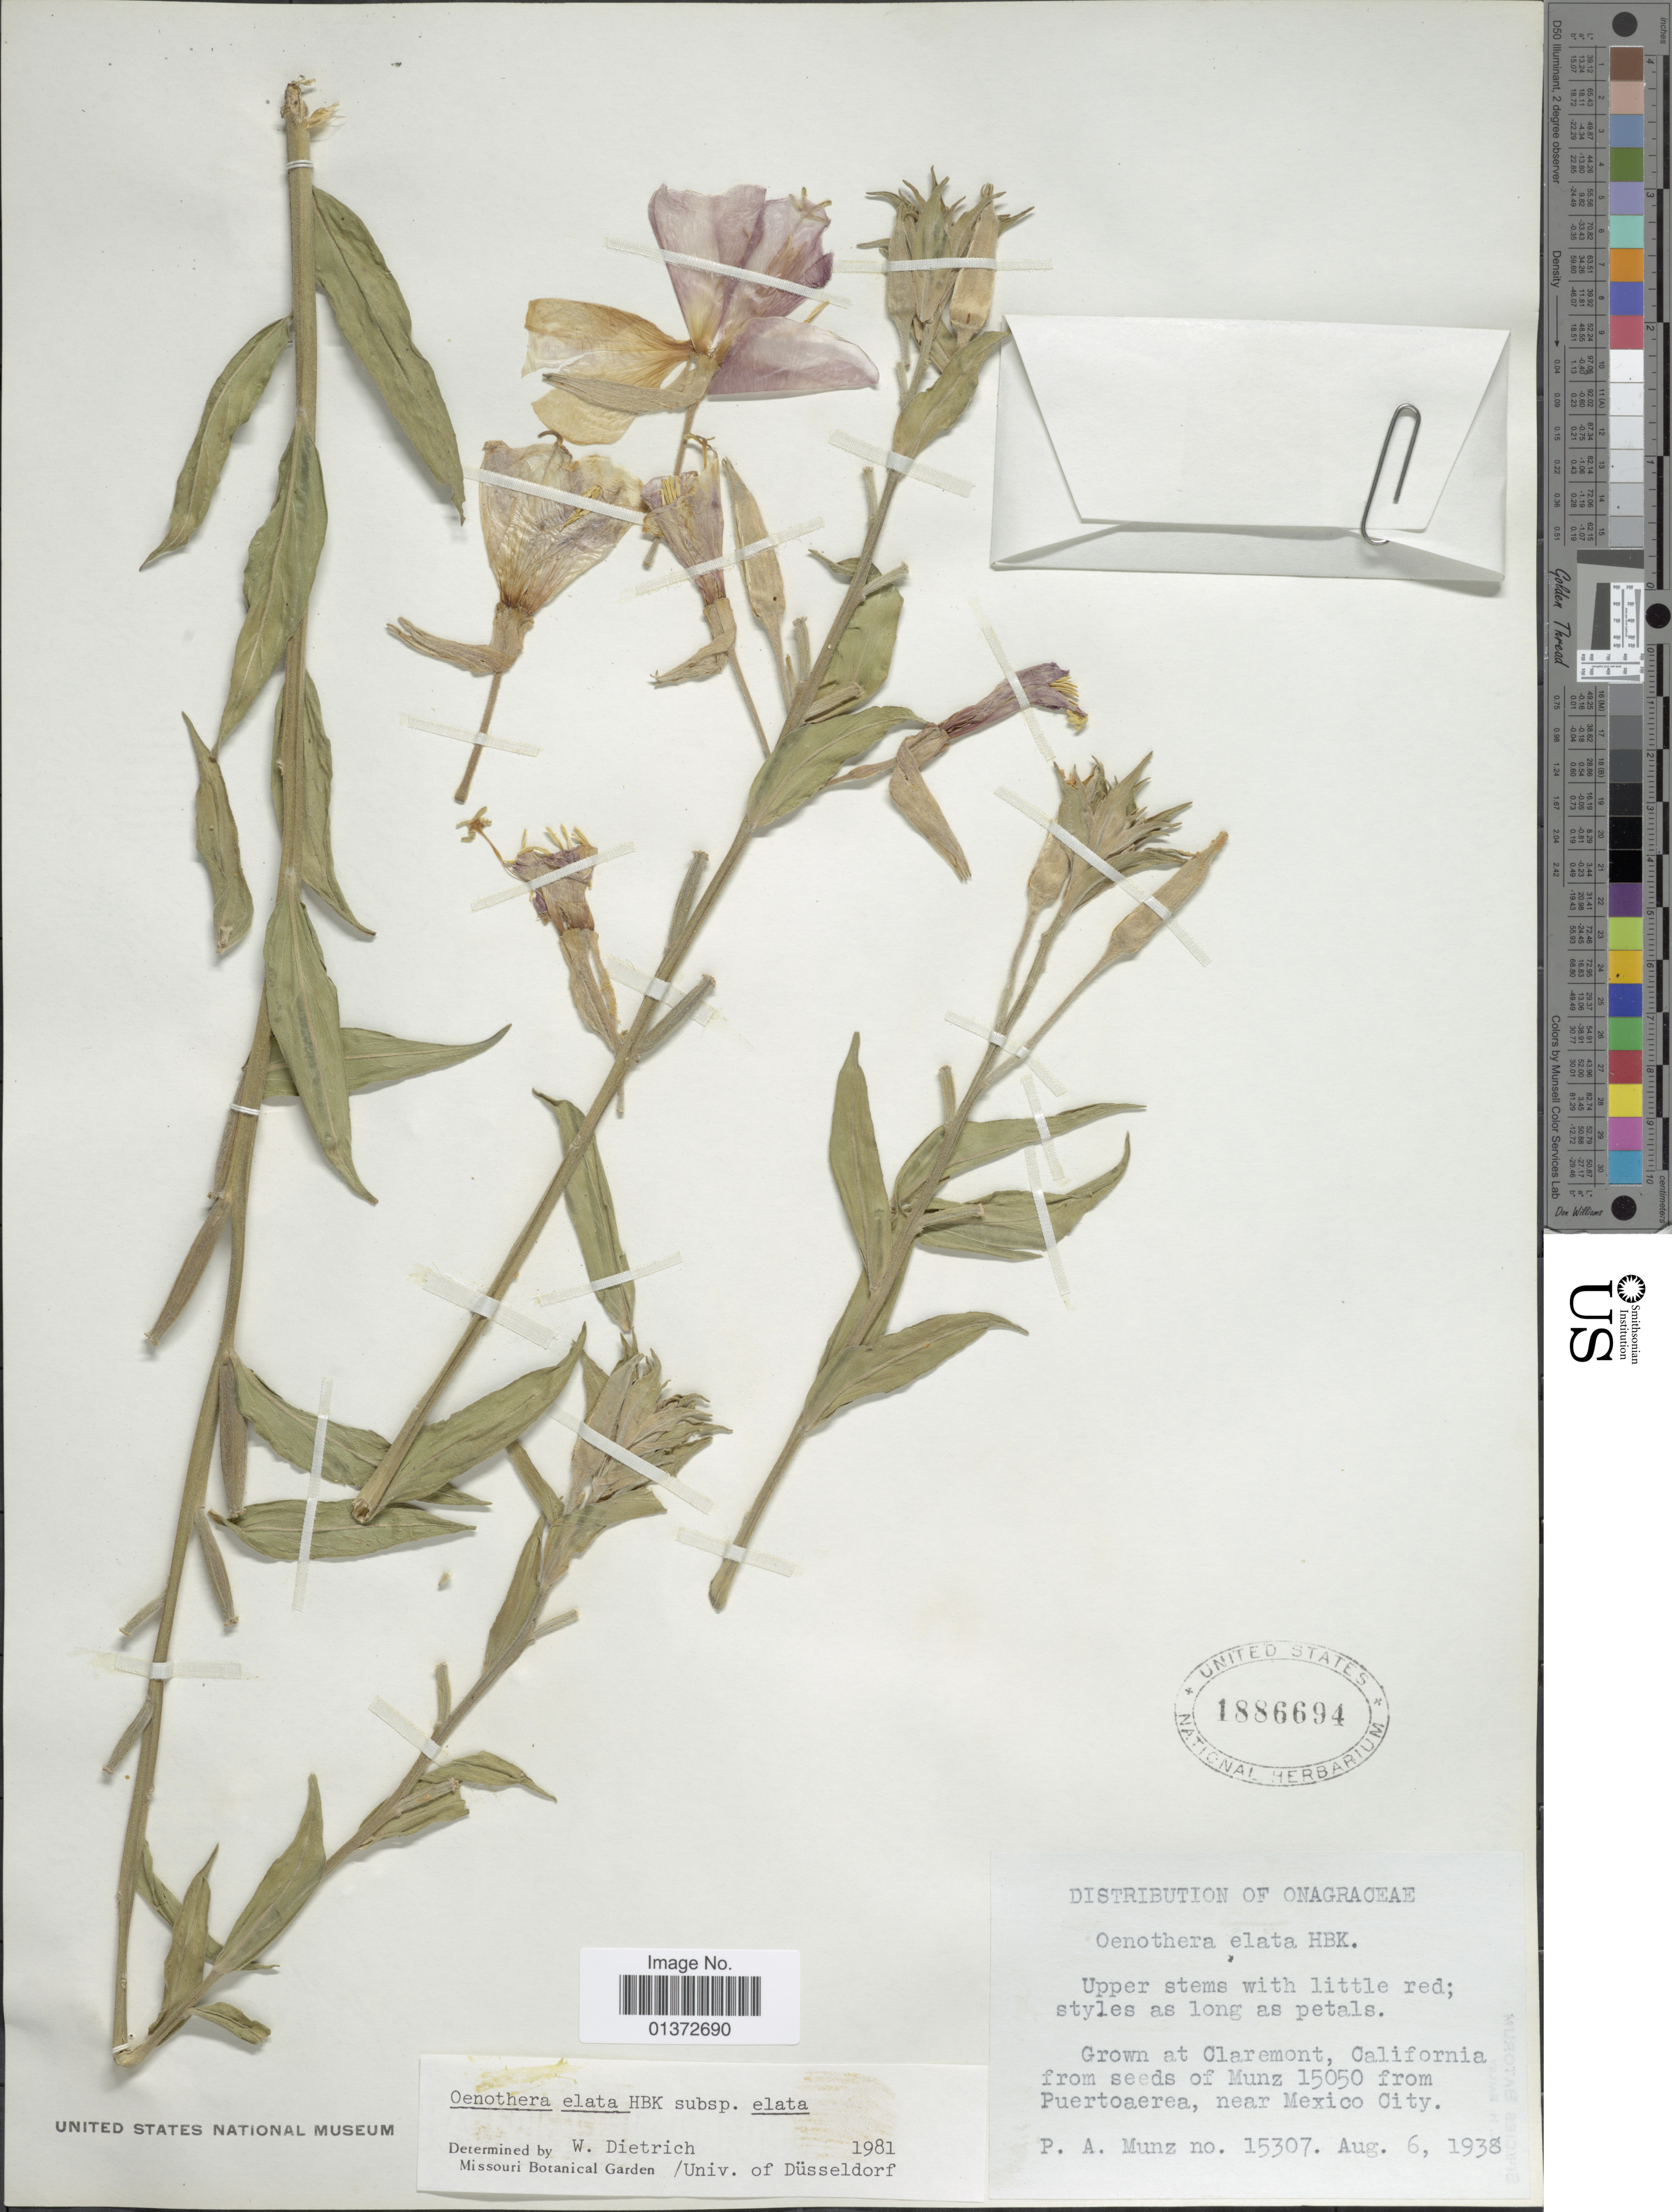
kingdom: Plantae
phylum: Tracheophyta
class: Magnoliopsida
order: Myrtales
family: Onagraceae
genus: Oenothera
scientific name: Oenothera elata subsp. elata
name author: Kunth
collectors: P. A. Munz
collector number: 15307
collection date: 1938-08-06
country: United States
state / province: California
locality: Claremont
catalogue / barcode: US 1886694